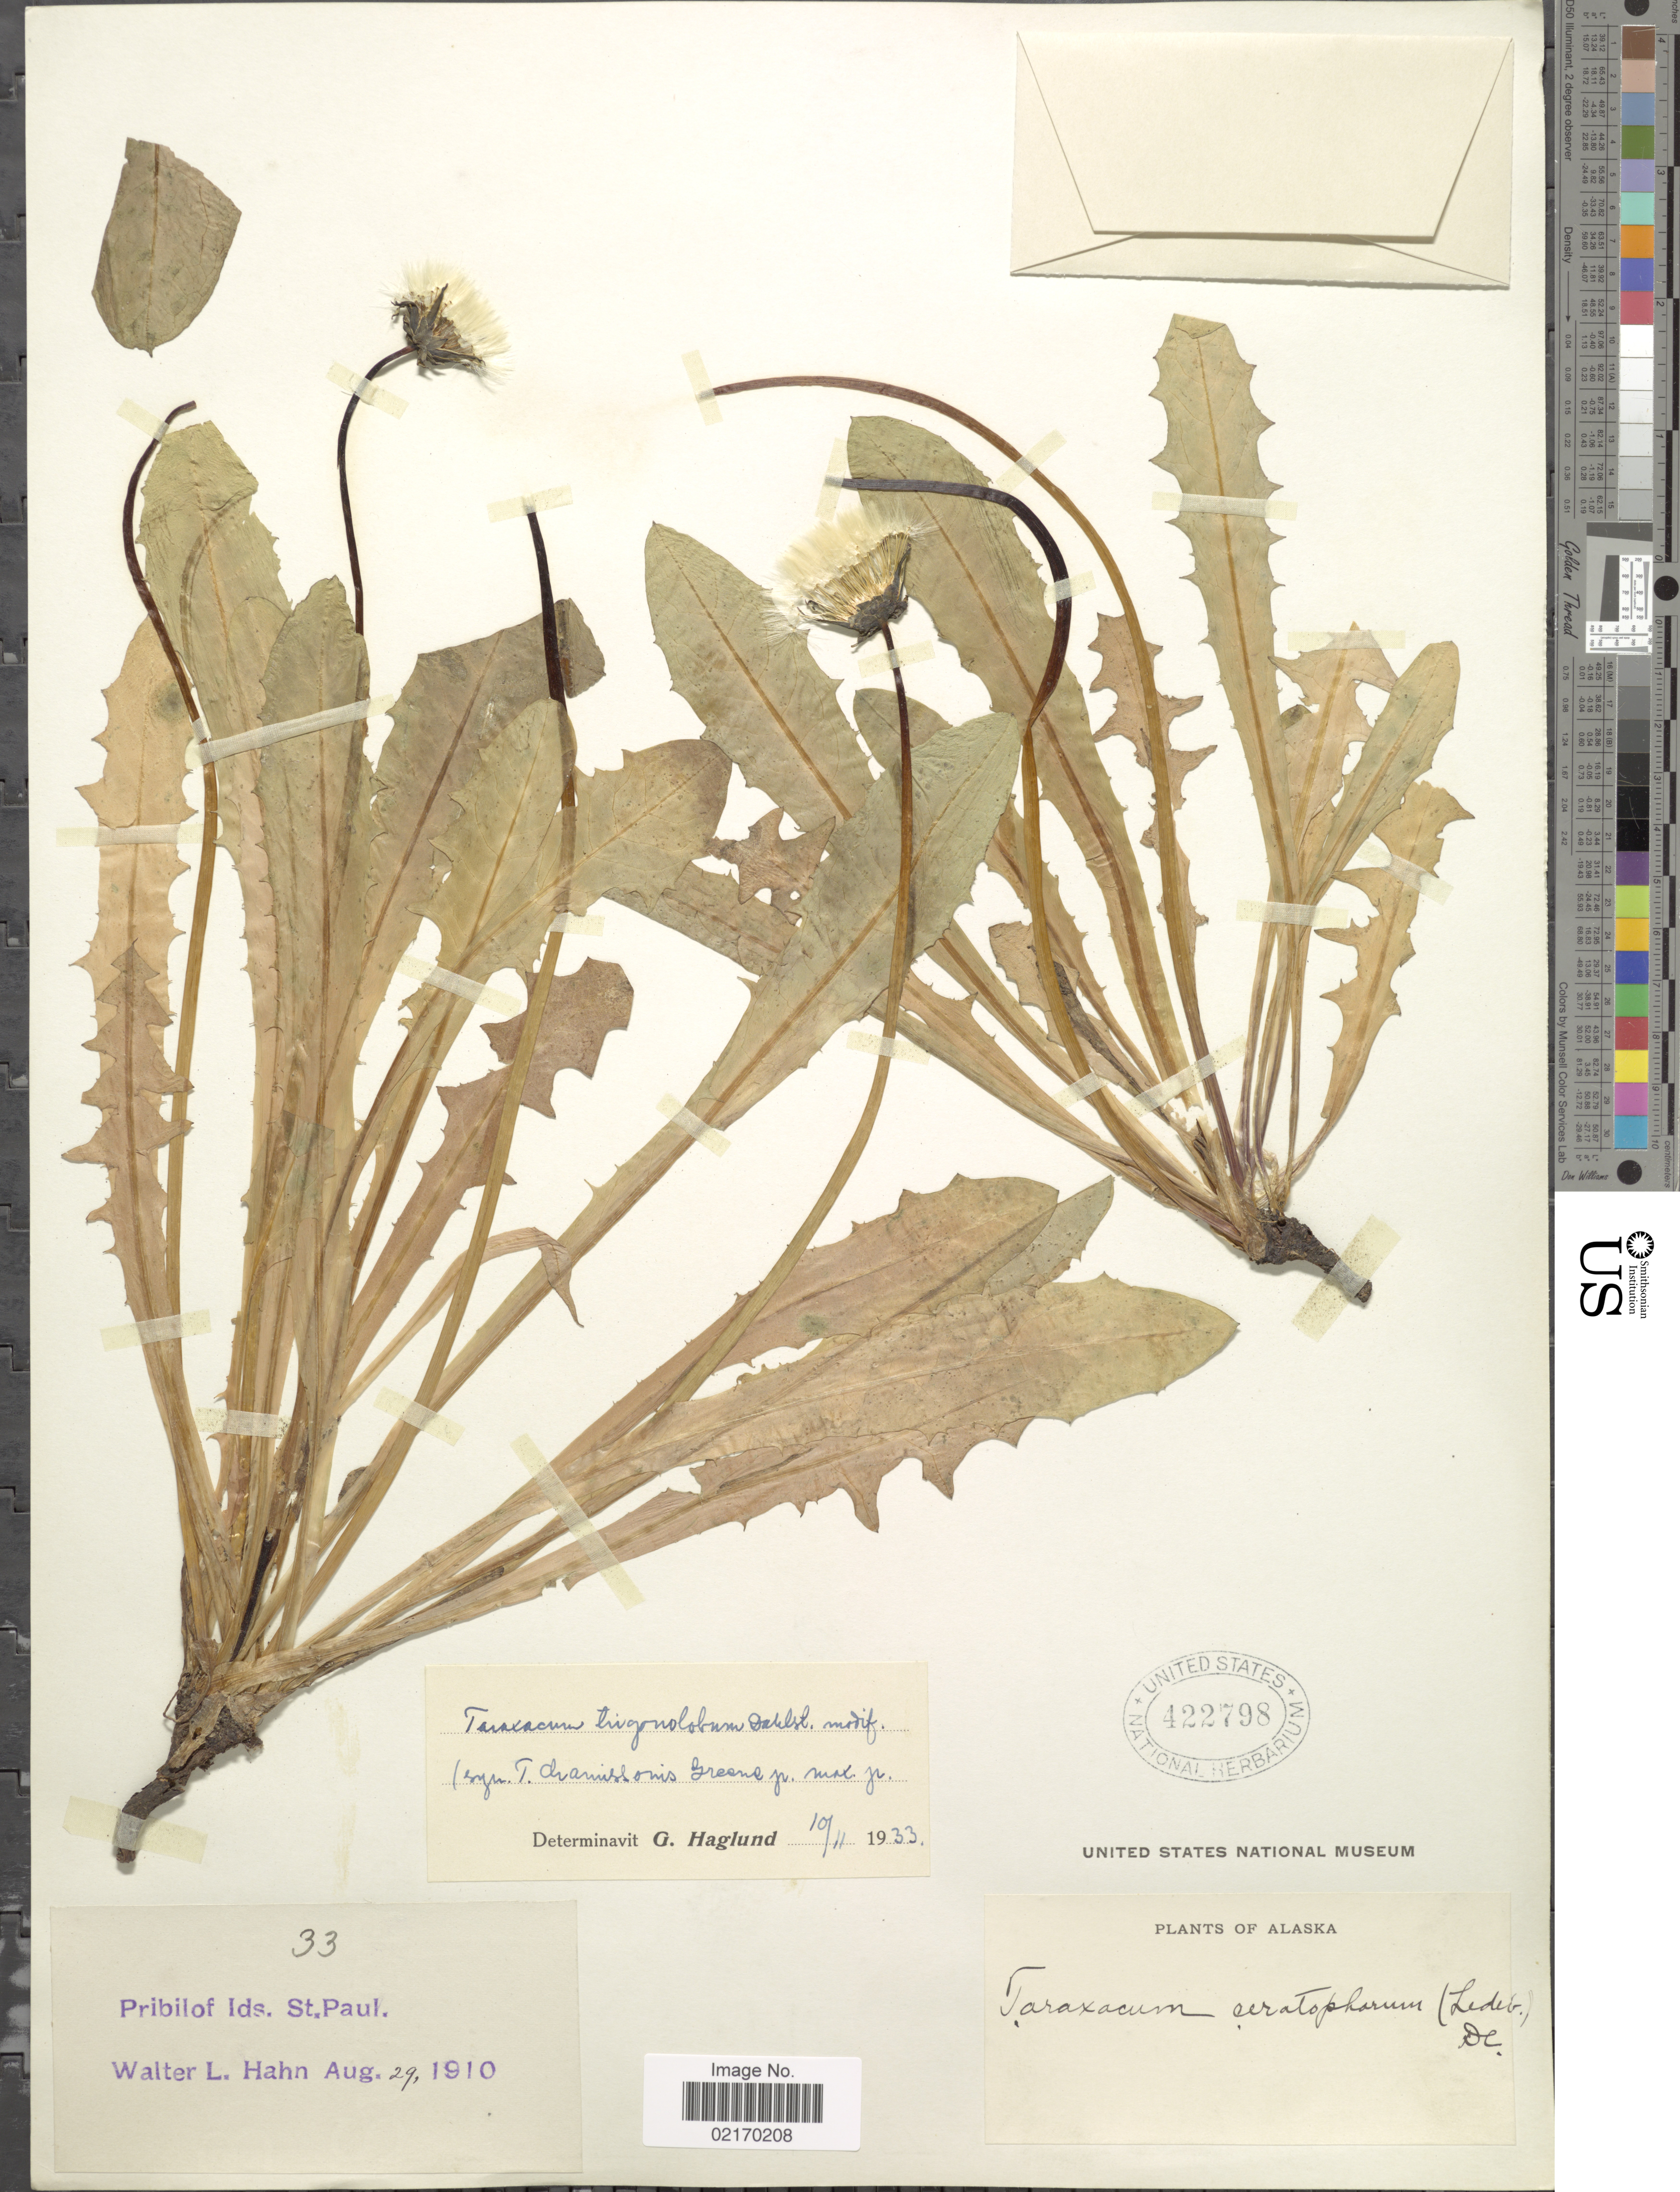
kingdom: Plantae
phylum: Tracheophyta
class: Magnoliopsida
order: Asterales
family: Asteraceae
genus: Taraxacum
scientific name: Taraxacum trigonolobum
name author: Dahlst.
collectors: W. L. Hahn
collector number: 33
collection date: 1910-04-29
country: United States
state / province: Alaska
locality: Pribilof Ids. St. Paul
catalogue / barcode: US 422798